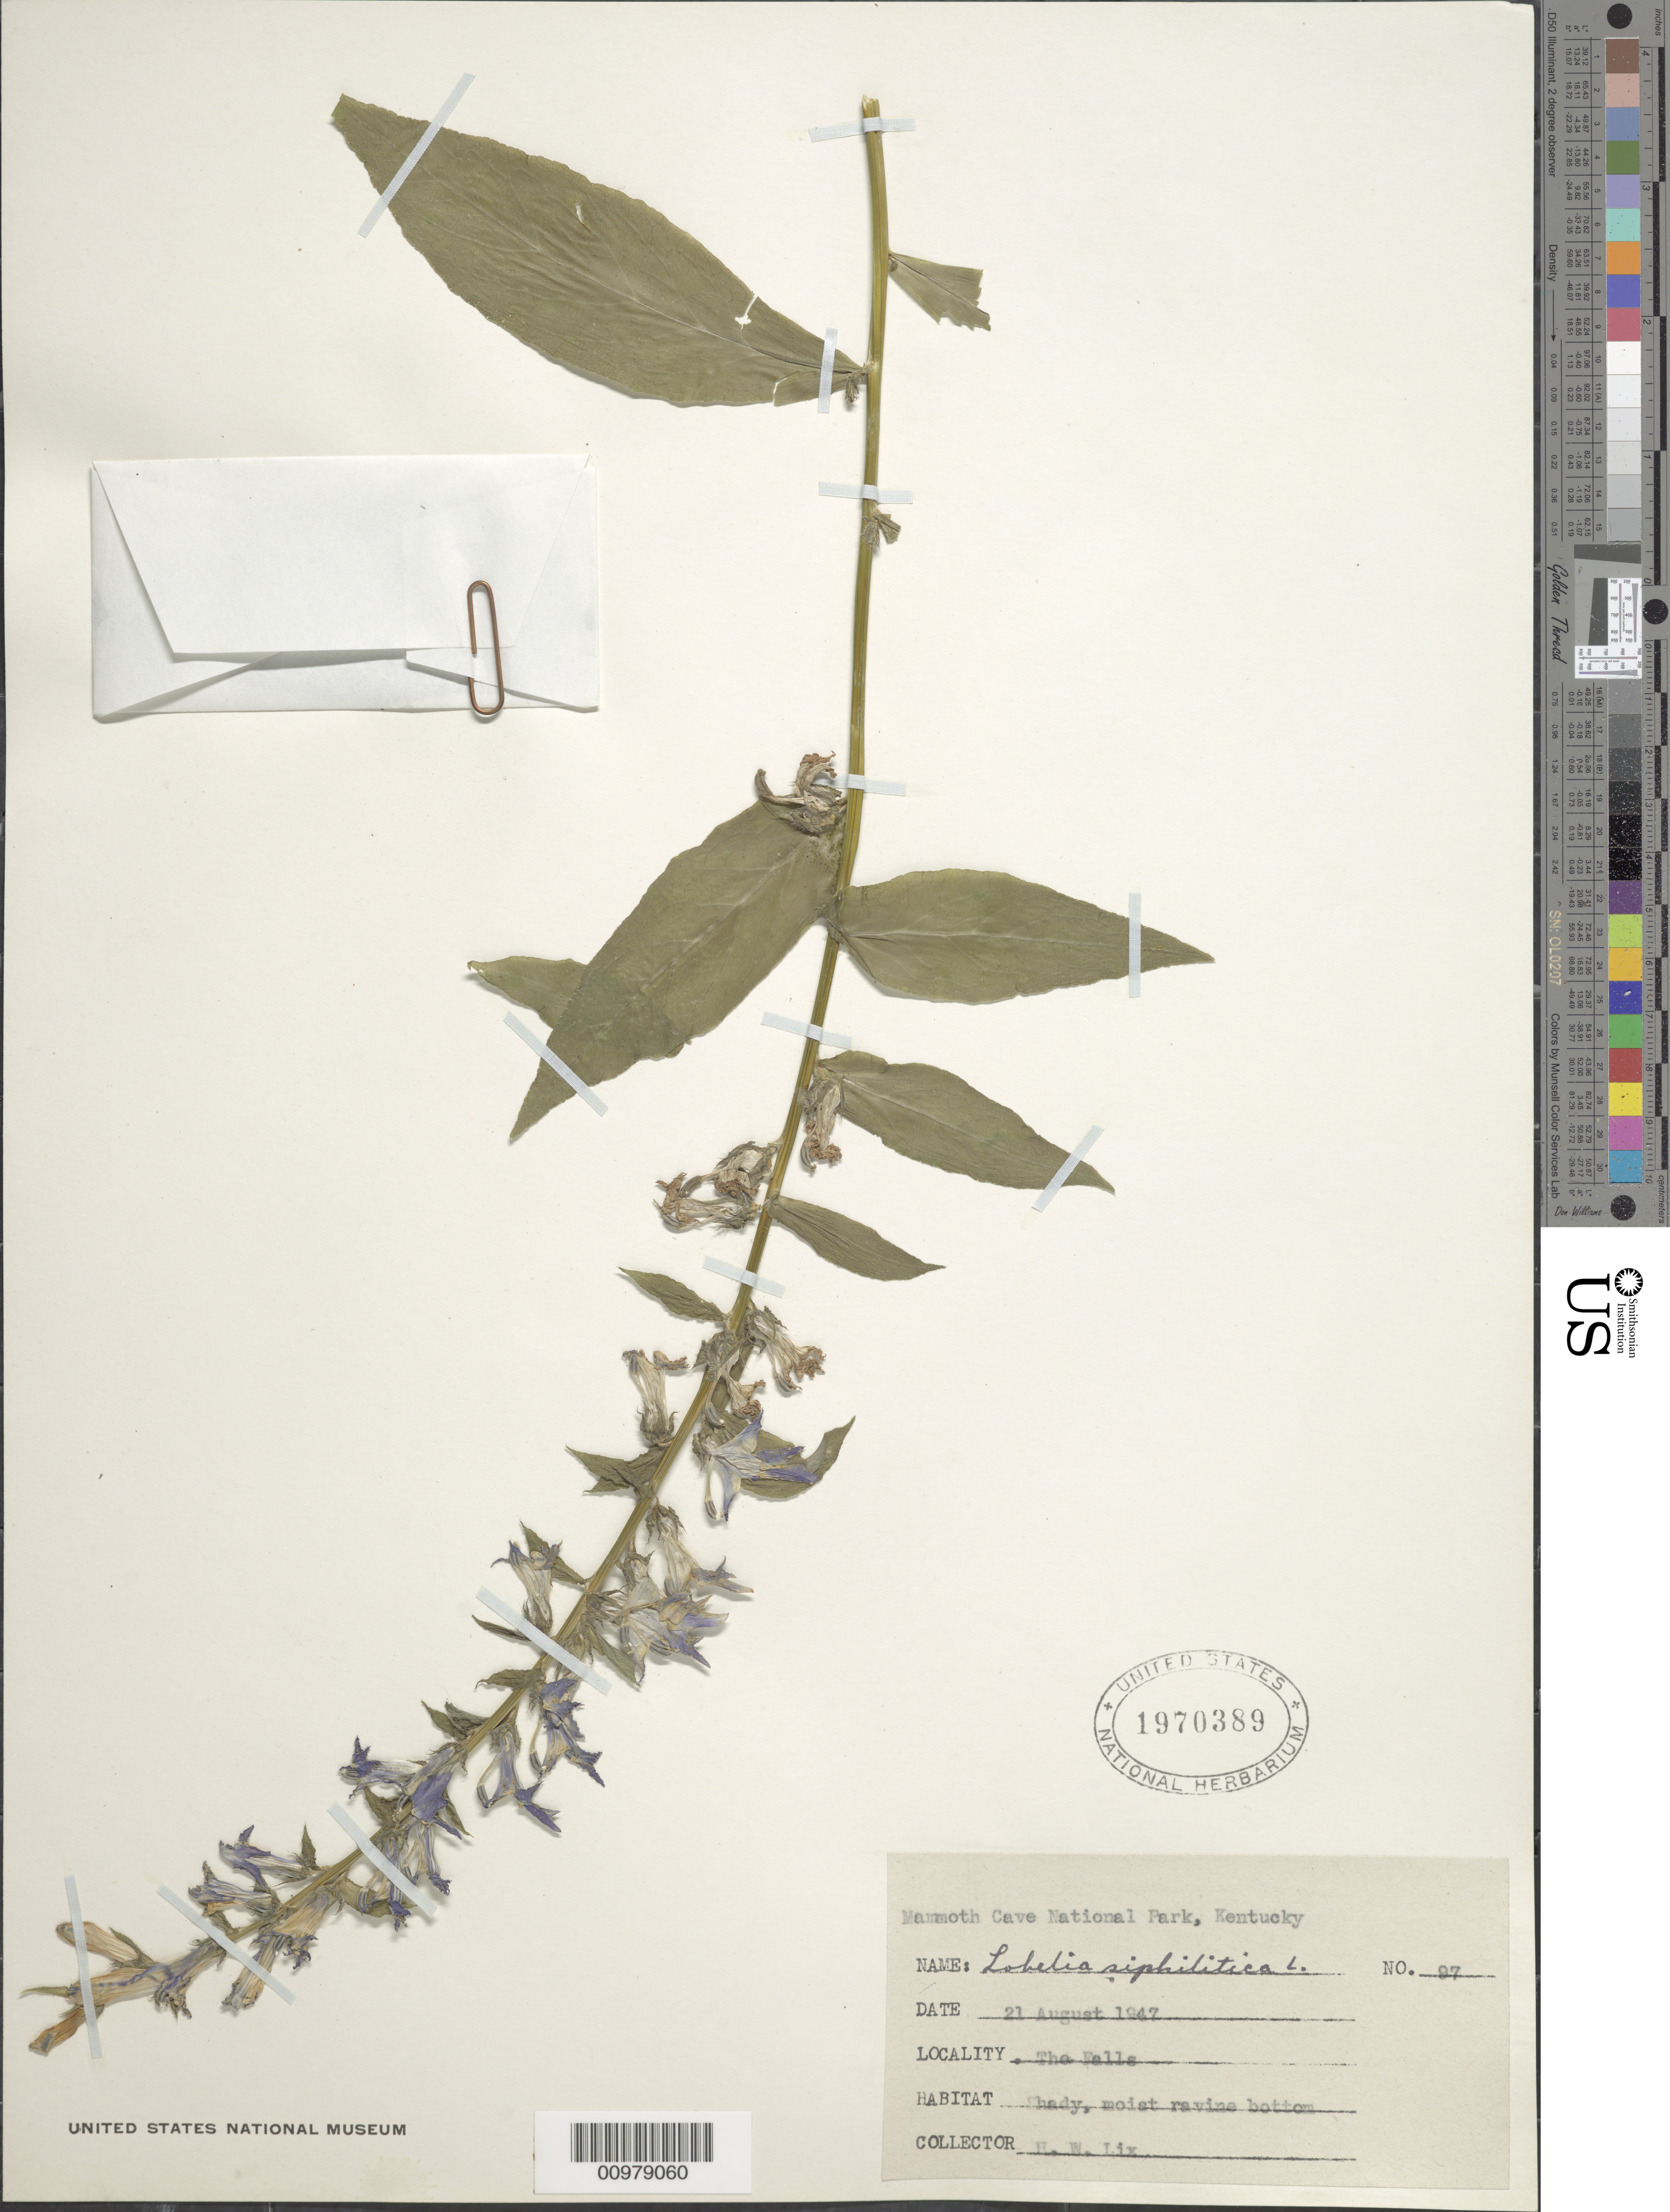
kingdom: Plantae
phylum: Tracheophyta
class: Magnoliopsida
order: Asterales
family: Campanulaceae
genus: Lobelia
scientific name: Lobelia siphilitica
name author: L.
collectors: H. W. Lix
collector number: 97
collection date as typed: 21 Aug 1947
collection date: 1947-08-21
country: United States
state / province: Kentucky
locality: Mammoth Cave National Park, the Falls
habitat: shady moist ravine bottom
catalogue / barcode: US 1970389